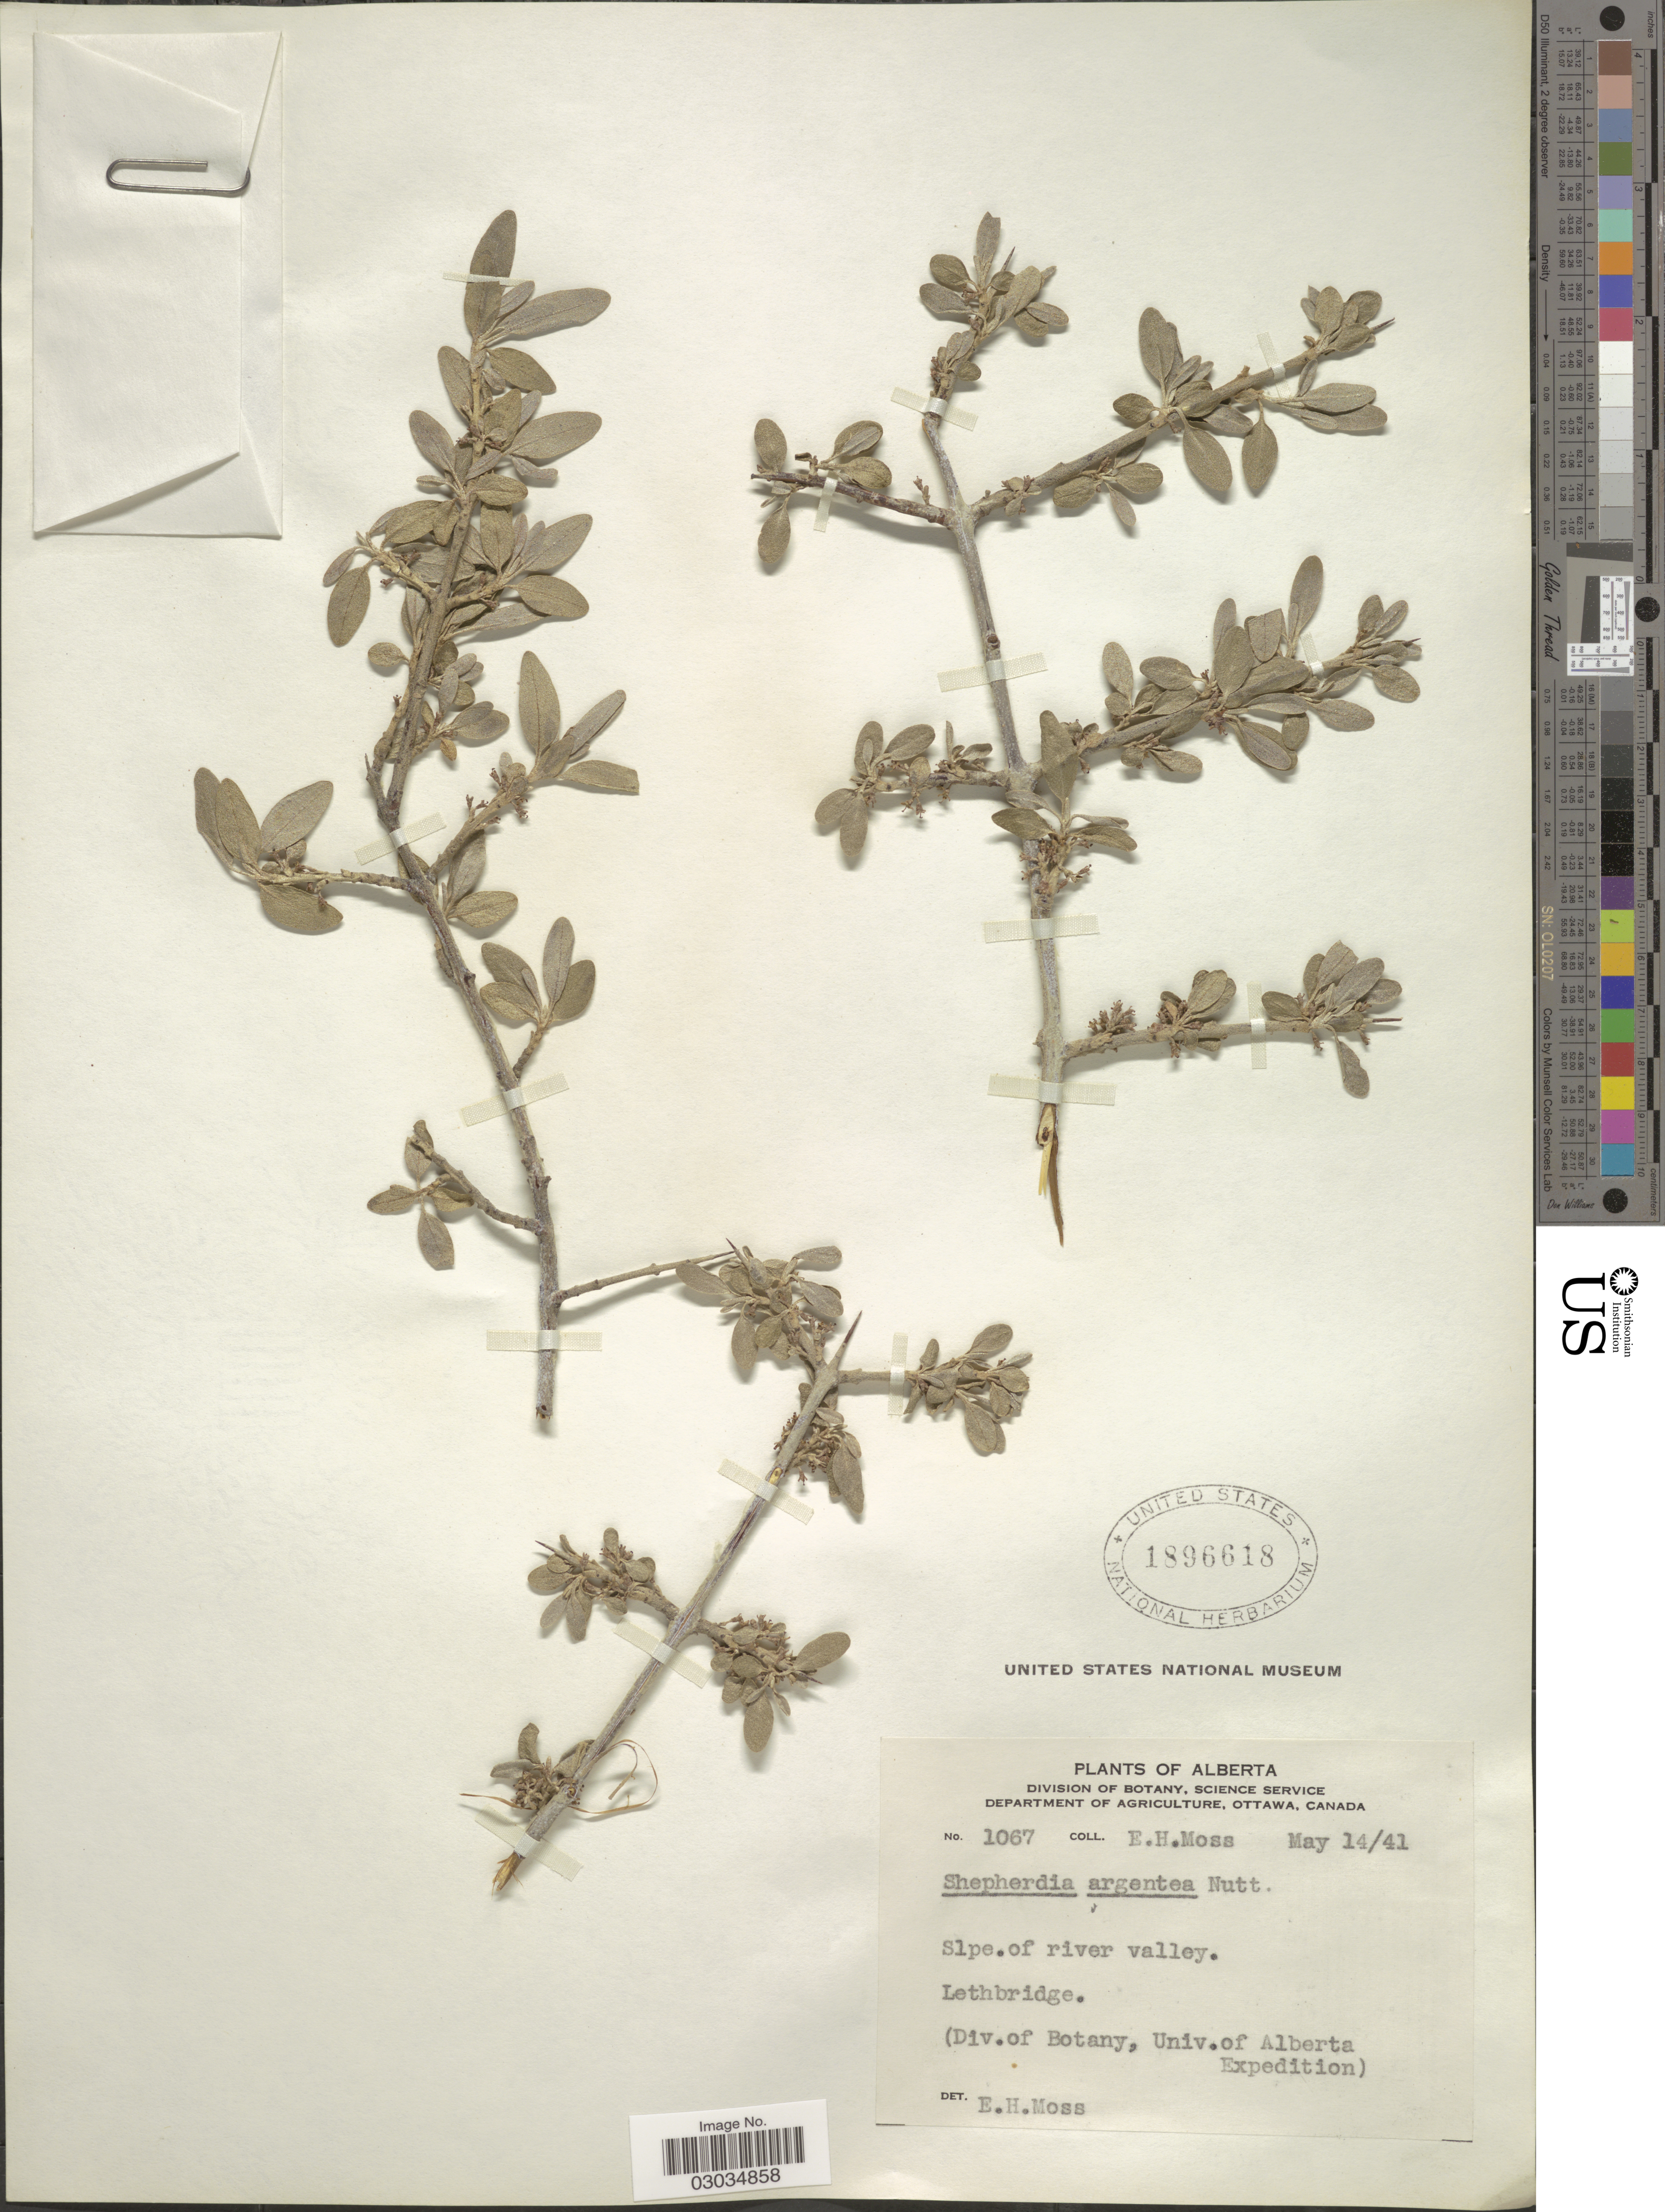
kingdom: Plantae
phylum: Tracheophyta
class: Magnoliopsida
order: Rosales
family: Elaeagnaceae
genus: Shepherdia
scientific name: Shepherdia argentea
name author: (Pursh) Nutt.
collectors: E. Moss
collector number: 1067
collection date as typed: Transcribed d/m/y: 14/5/41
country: Canada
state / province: Alberta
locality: Slpe. of river valley. Lethbridge.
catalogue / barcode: US 1896618